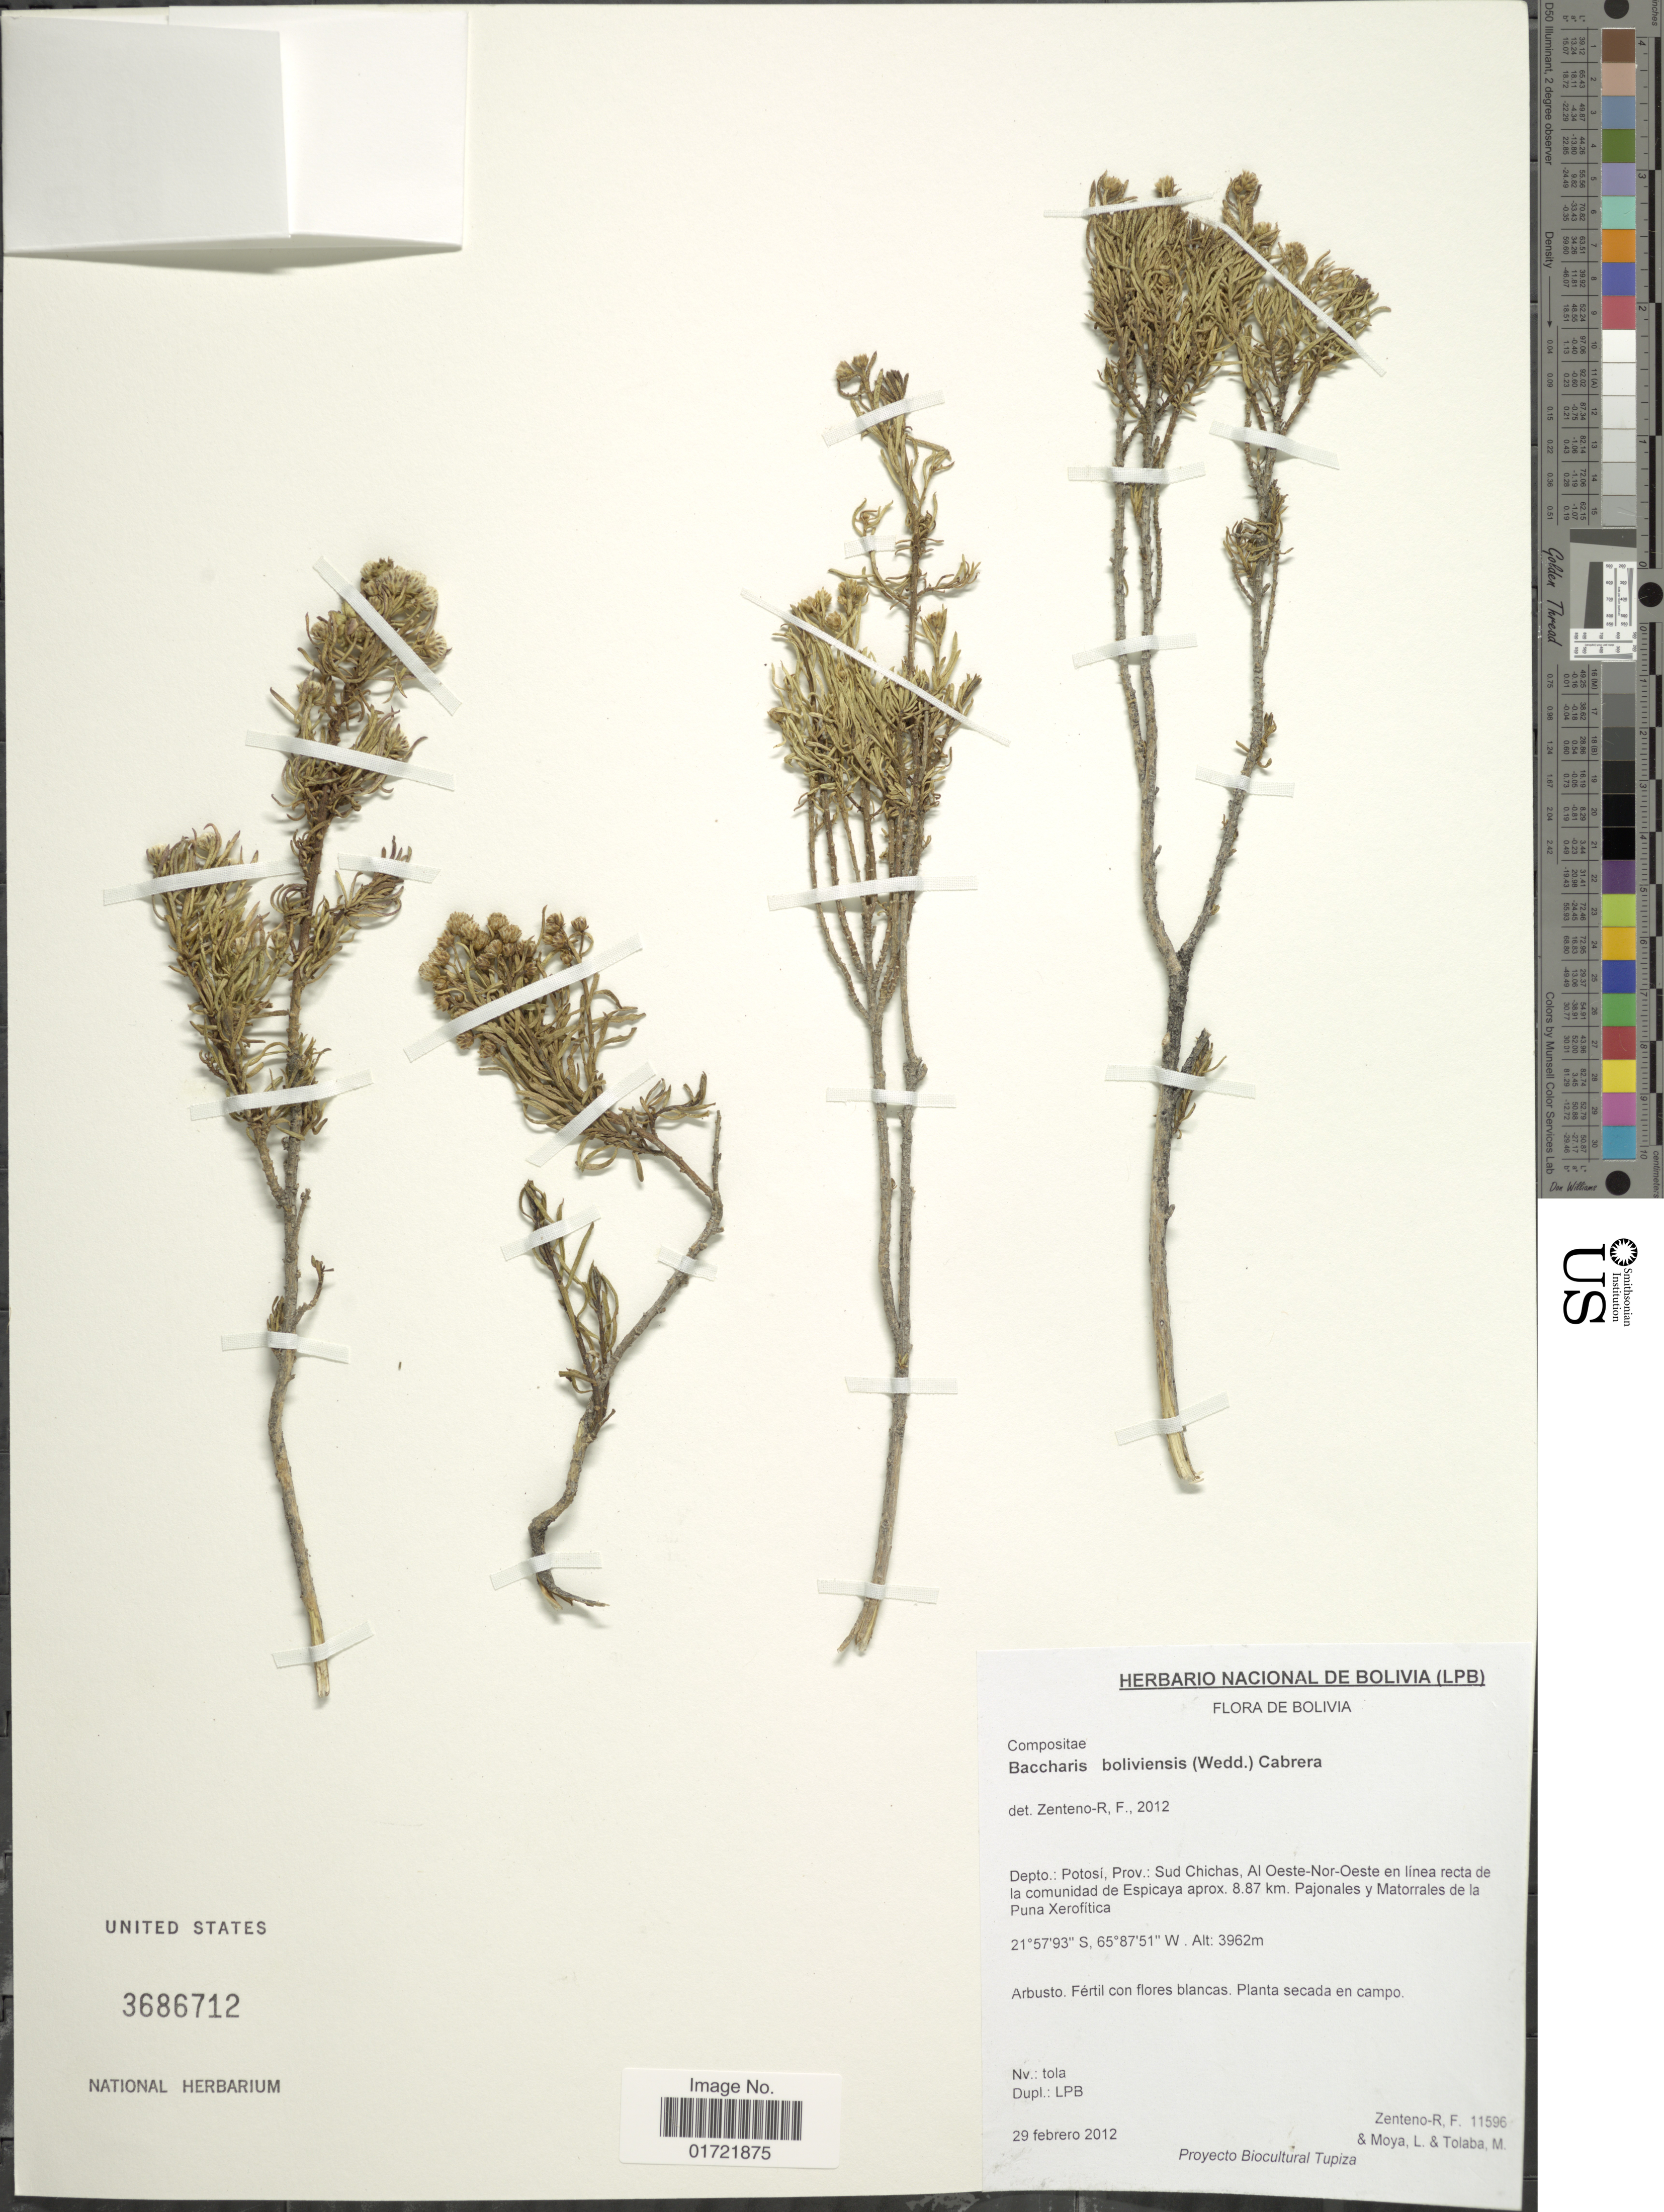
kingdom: Plantae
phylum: Tracheophyta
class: Magnoliopsida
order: Asterales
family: Asteraceae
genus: Baccharis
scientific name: Baccharis bolivensis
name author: (Wedd.) Cabrera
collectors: F. Zenteno, L. Moya & M. Tolaba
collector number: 11596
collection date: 2012-02-29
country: Bolivia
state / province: Potosi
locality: Prov.: Sud Chichas, Al Oeste-Nor-Oeste en linea recta de la comunidad de Espicaya aprox. 8.87 km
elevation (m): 3962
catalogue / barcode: US 3686712